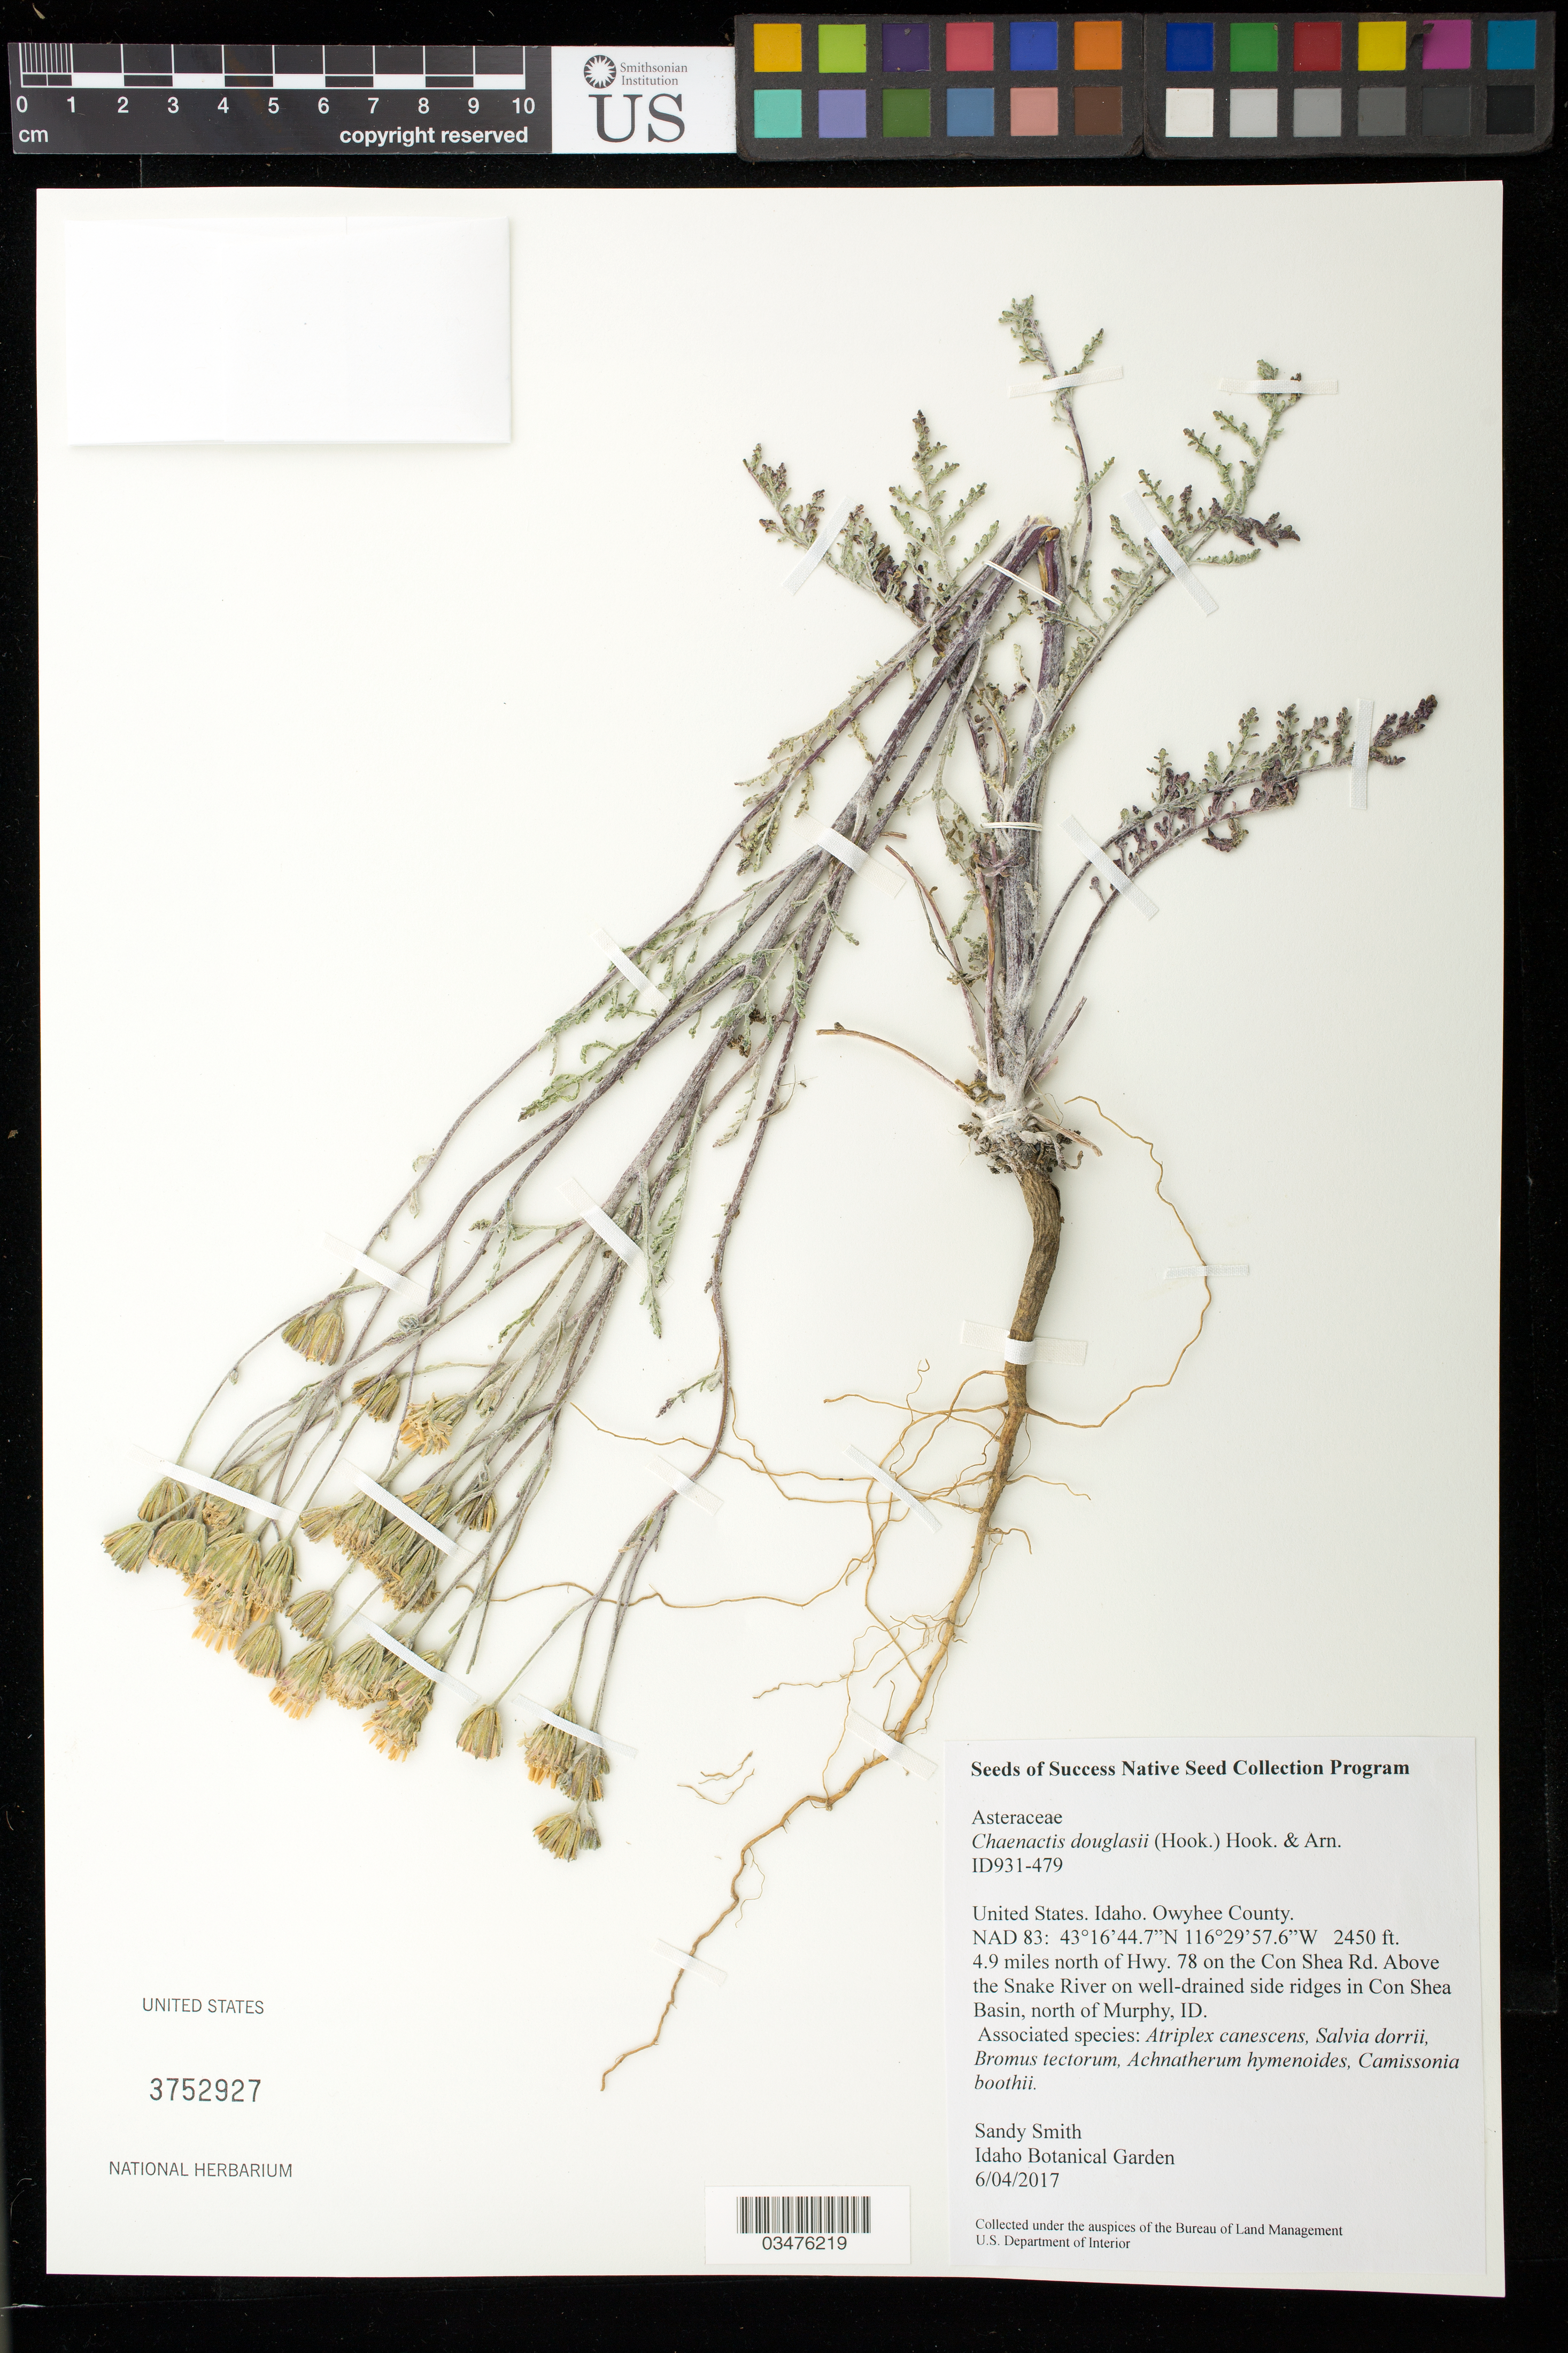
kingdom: Plantae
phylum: Tracheophyta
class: Magnoliopsida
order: Asterales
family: Asteraceae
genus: Chaenactis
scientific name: Chaenactis douglasii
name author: Hook. & Arn.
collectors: S. Smith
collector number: ID931-479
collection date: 2017-06-04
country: United States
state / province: Idaho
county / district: Owyhee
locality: Above the Snake River in Con Shea Basin, N of Murphy.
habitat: Salt desert shrub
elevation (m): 747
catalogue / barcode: US 3752927